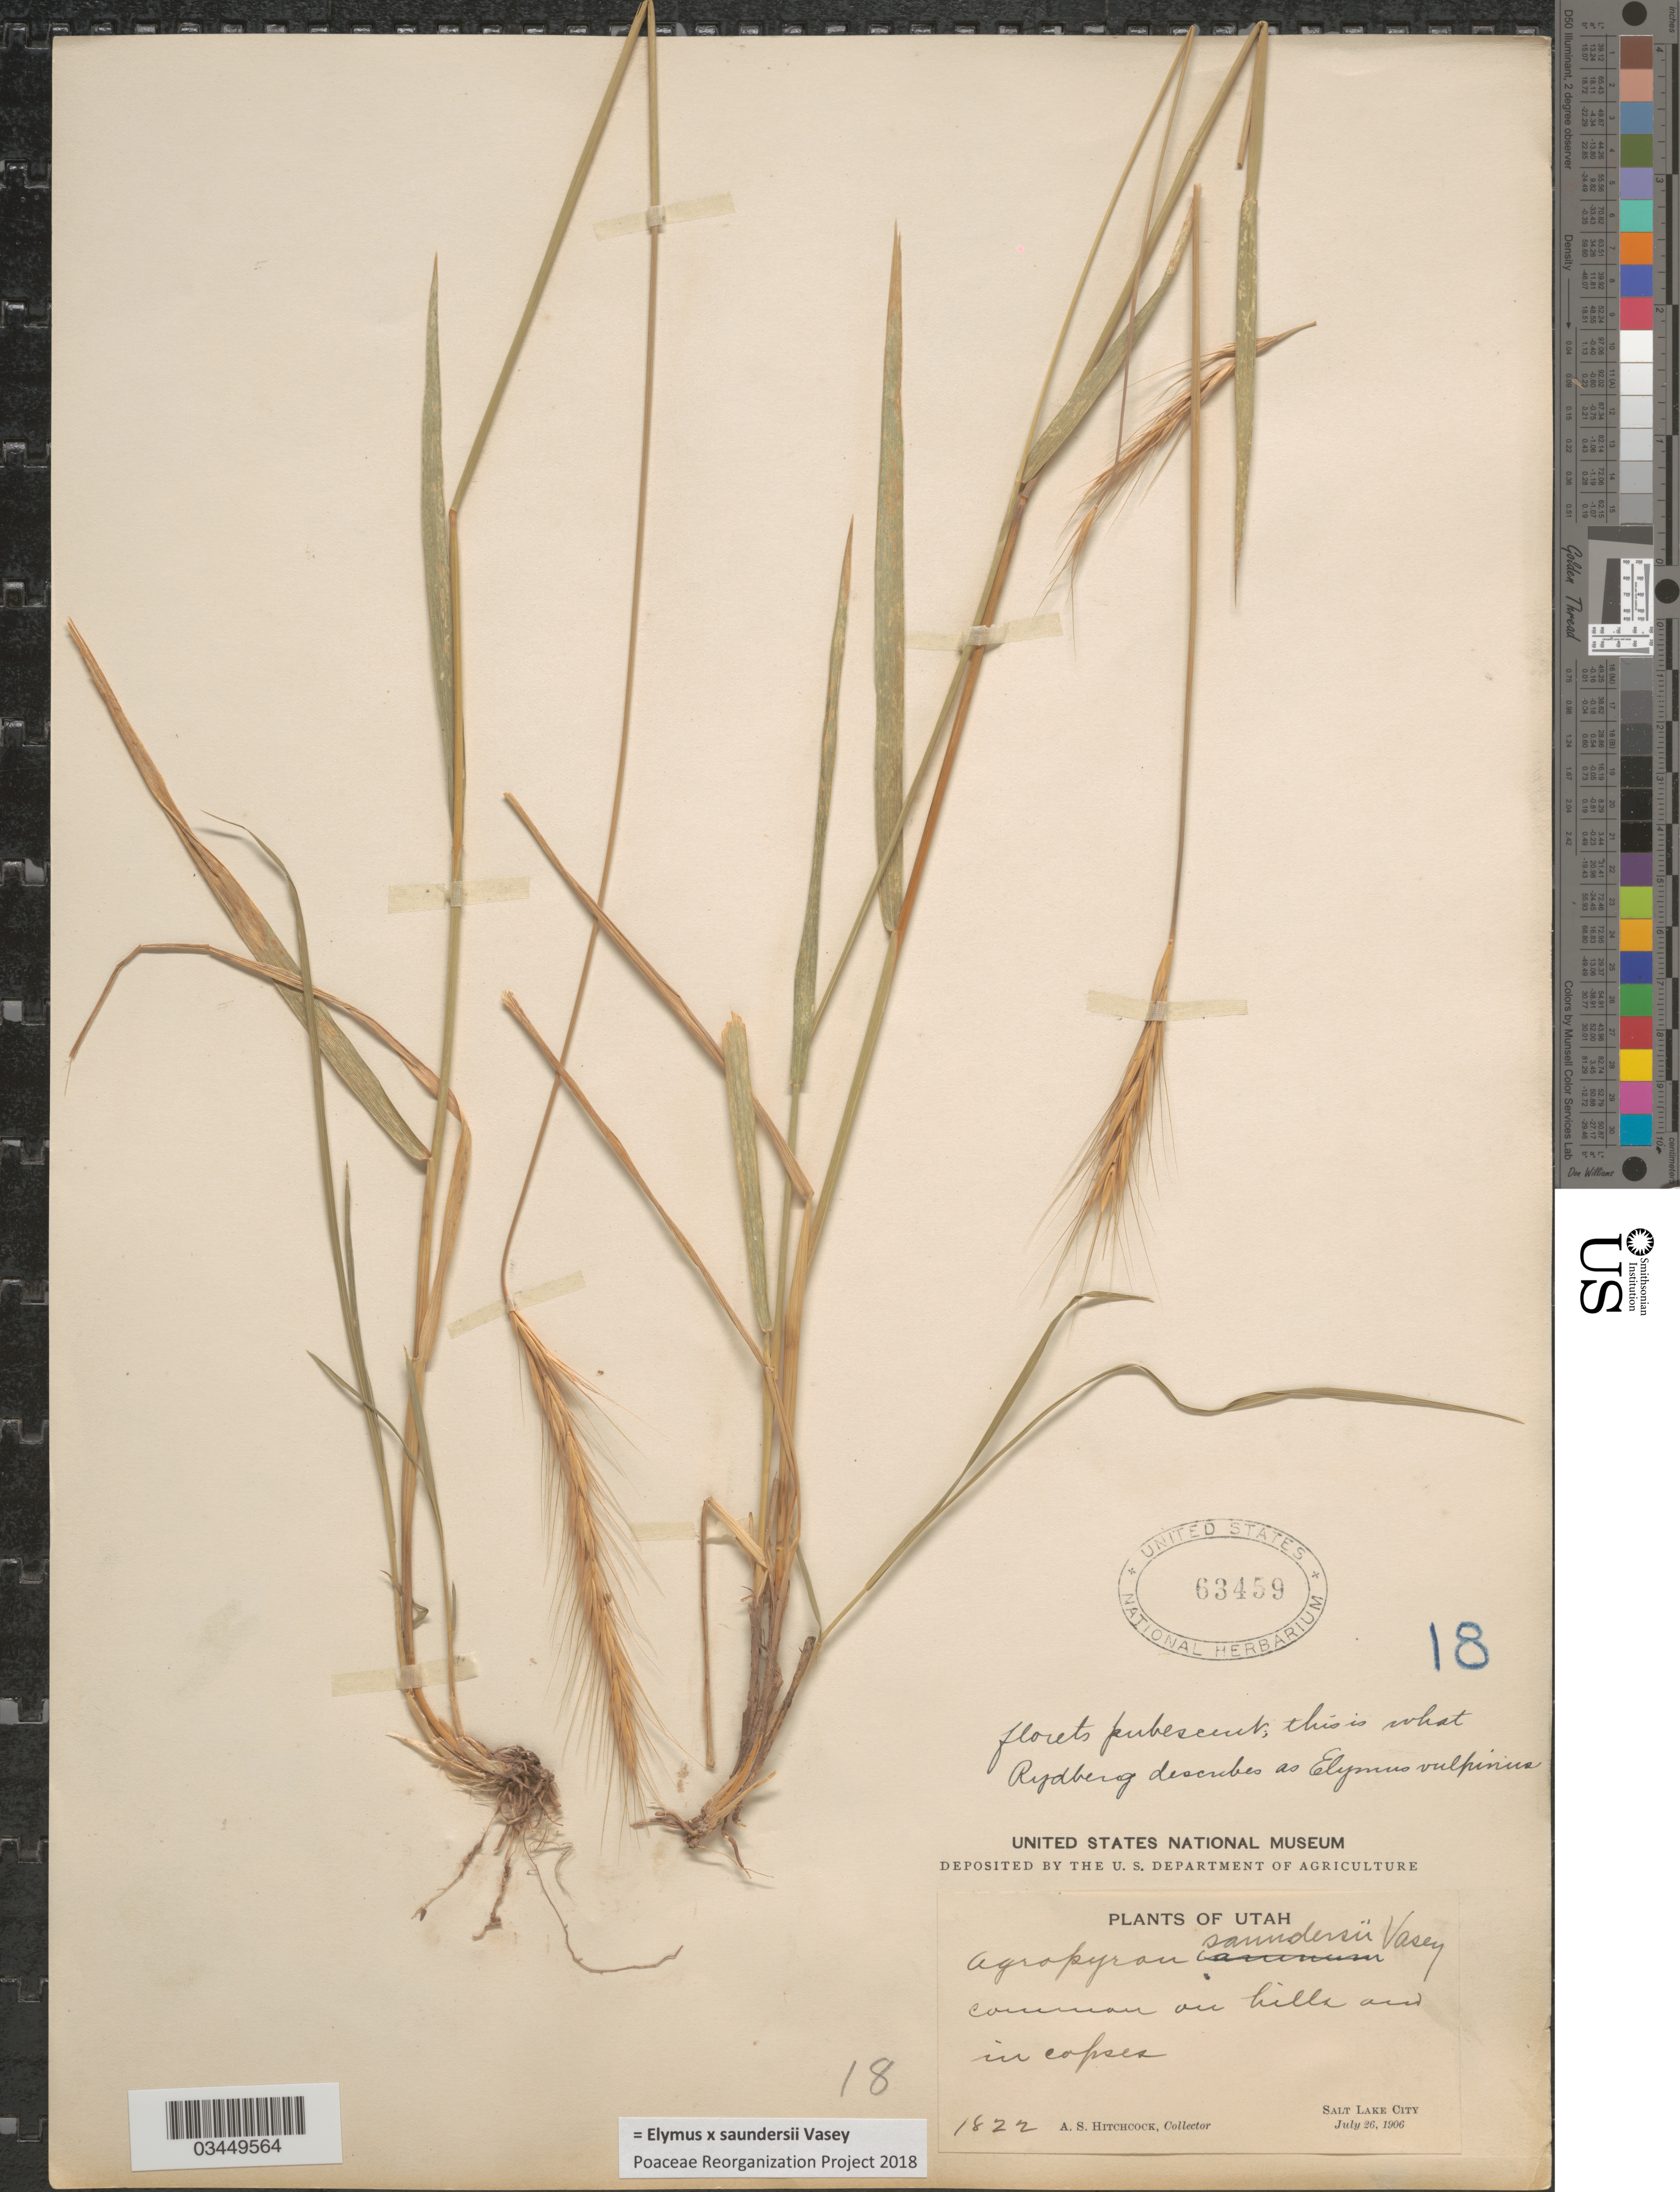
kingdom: Plantae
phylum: Tracheophyta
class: Liliopsida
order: Poales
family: Poaceae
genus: Elymus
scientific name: Elymus x saundersii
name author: Vasey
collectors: A. S. Hitchcock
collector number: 1822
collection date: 1906-07-26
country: United States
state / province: Utah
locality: Salt Lake City.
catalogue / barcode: US 63459